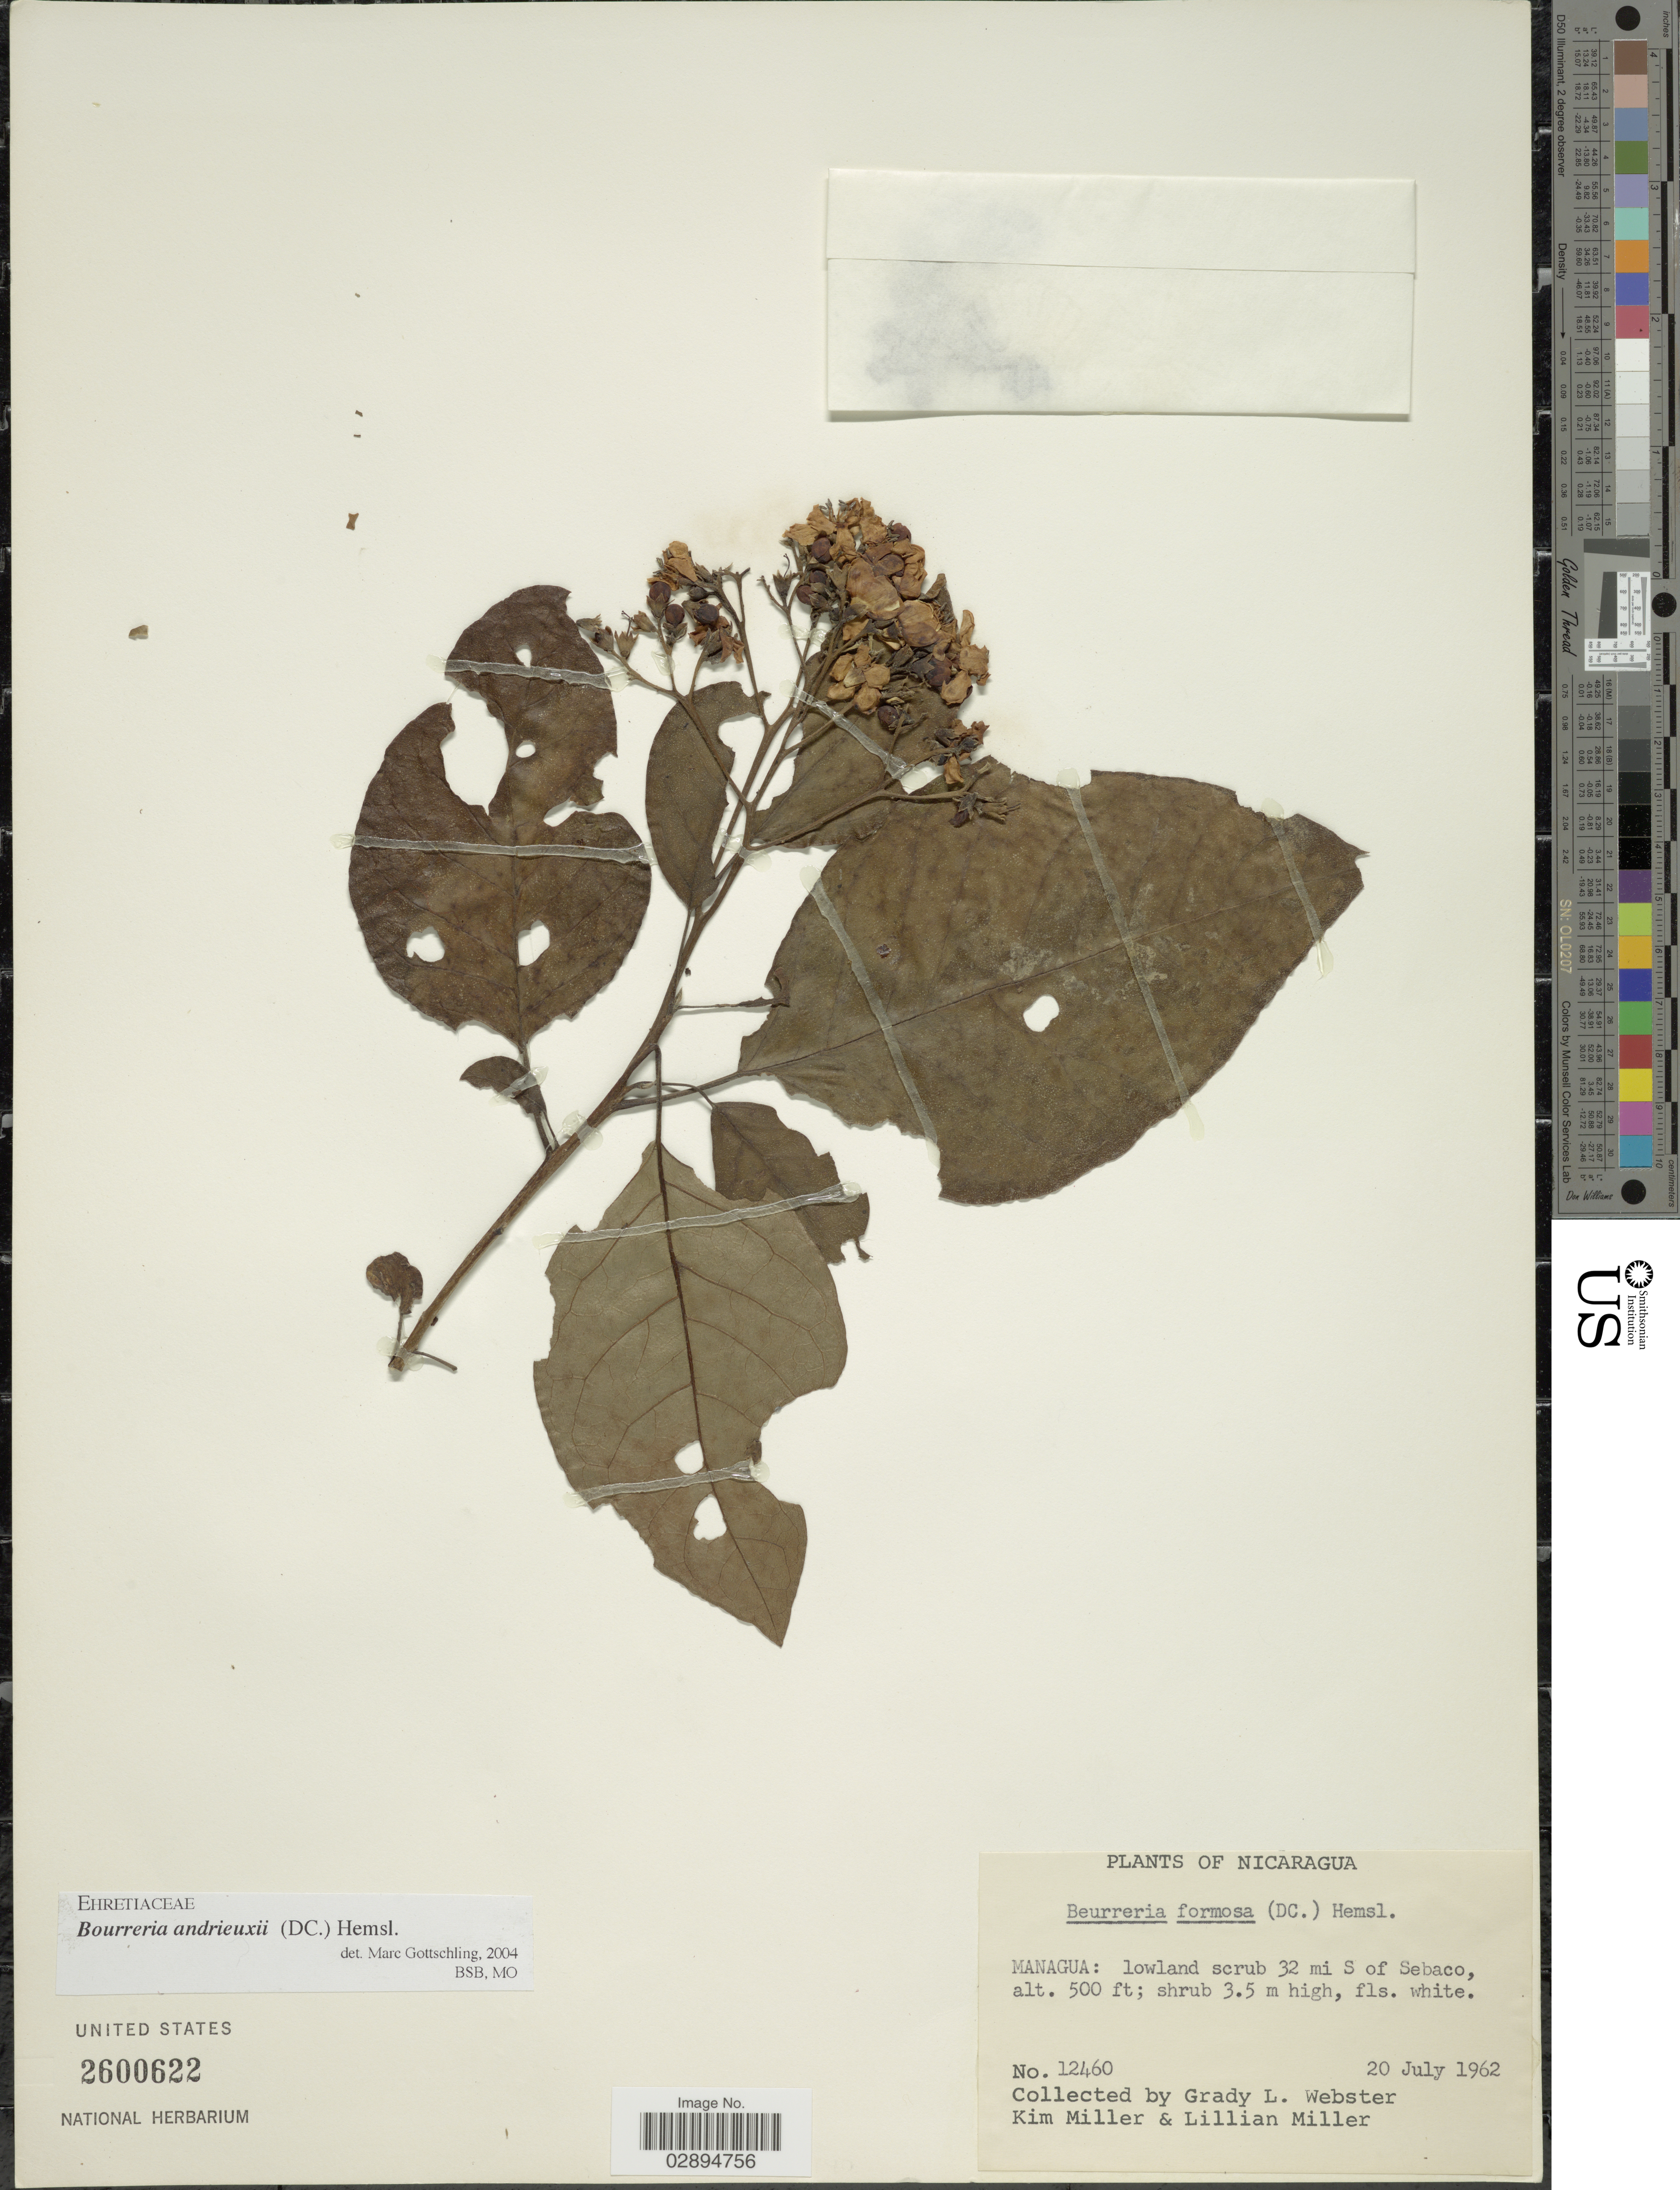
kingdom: Plantae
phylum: Tracheophyta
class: Magnoliopsida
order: Boraginales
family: Ehretiaceae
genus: Bourreria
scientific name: Bourreria huanita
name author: (Lex.) Hemsl.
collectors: G. L. Webster, K. Miller & L. Miller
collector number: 12460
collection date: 1962-07-20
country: Nicaragua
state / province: Managua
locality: Lowland scrub 32 mi S of Sebaco, shrub 3.5 m high.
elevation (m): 152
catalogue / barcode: US 2600622